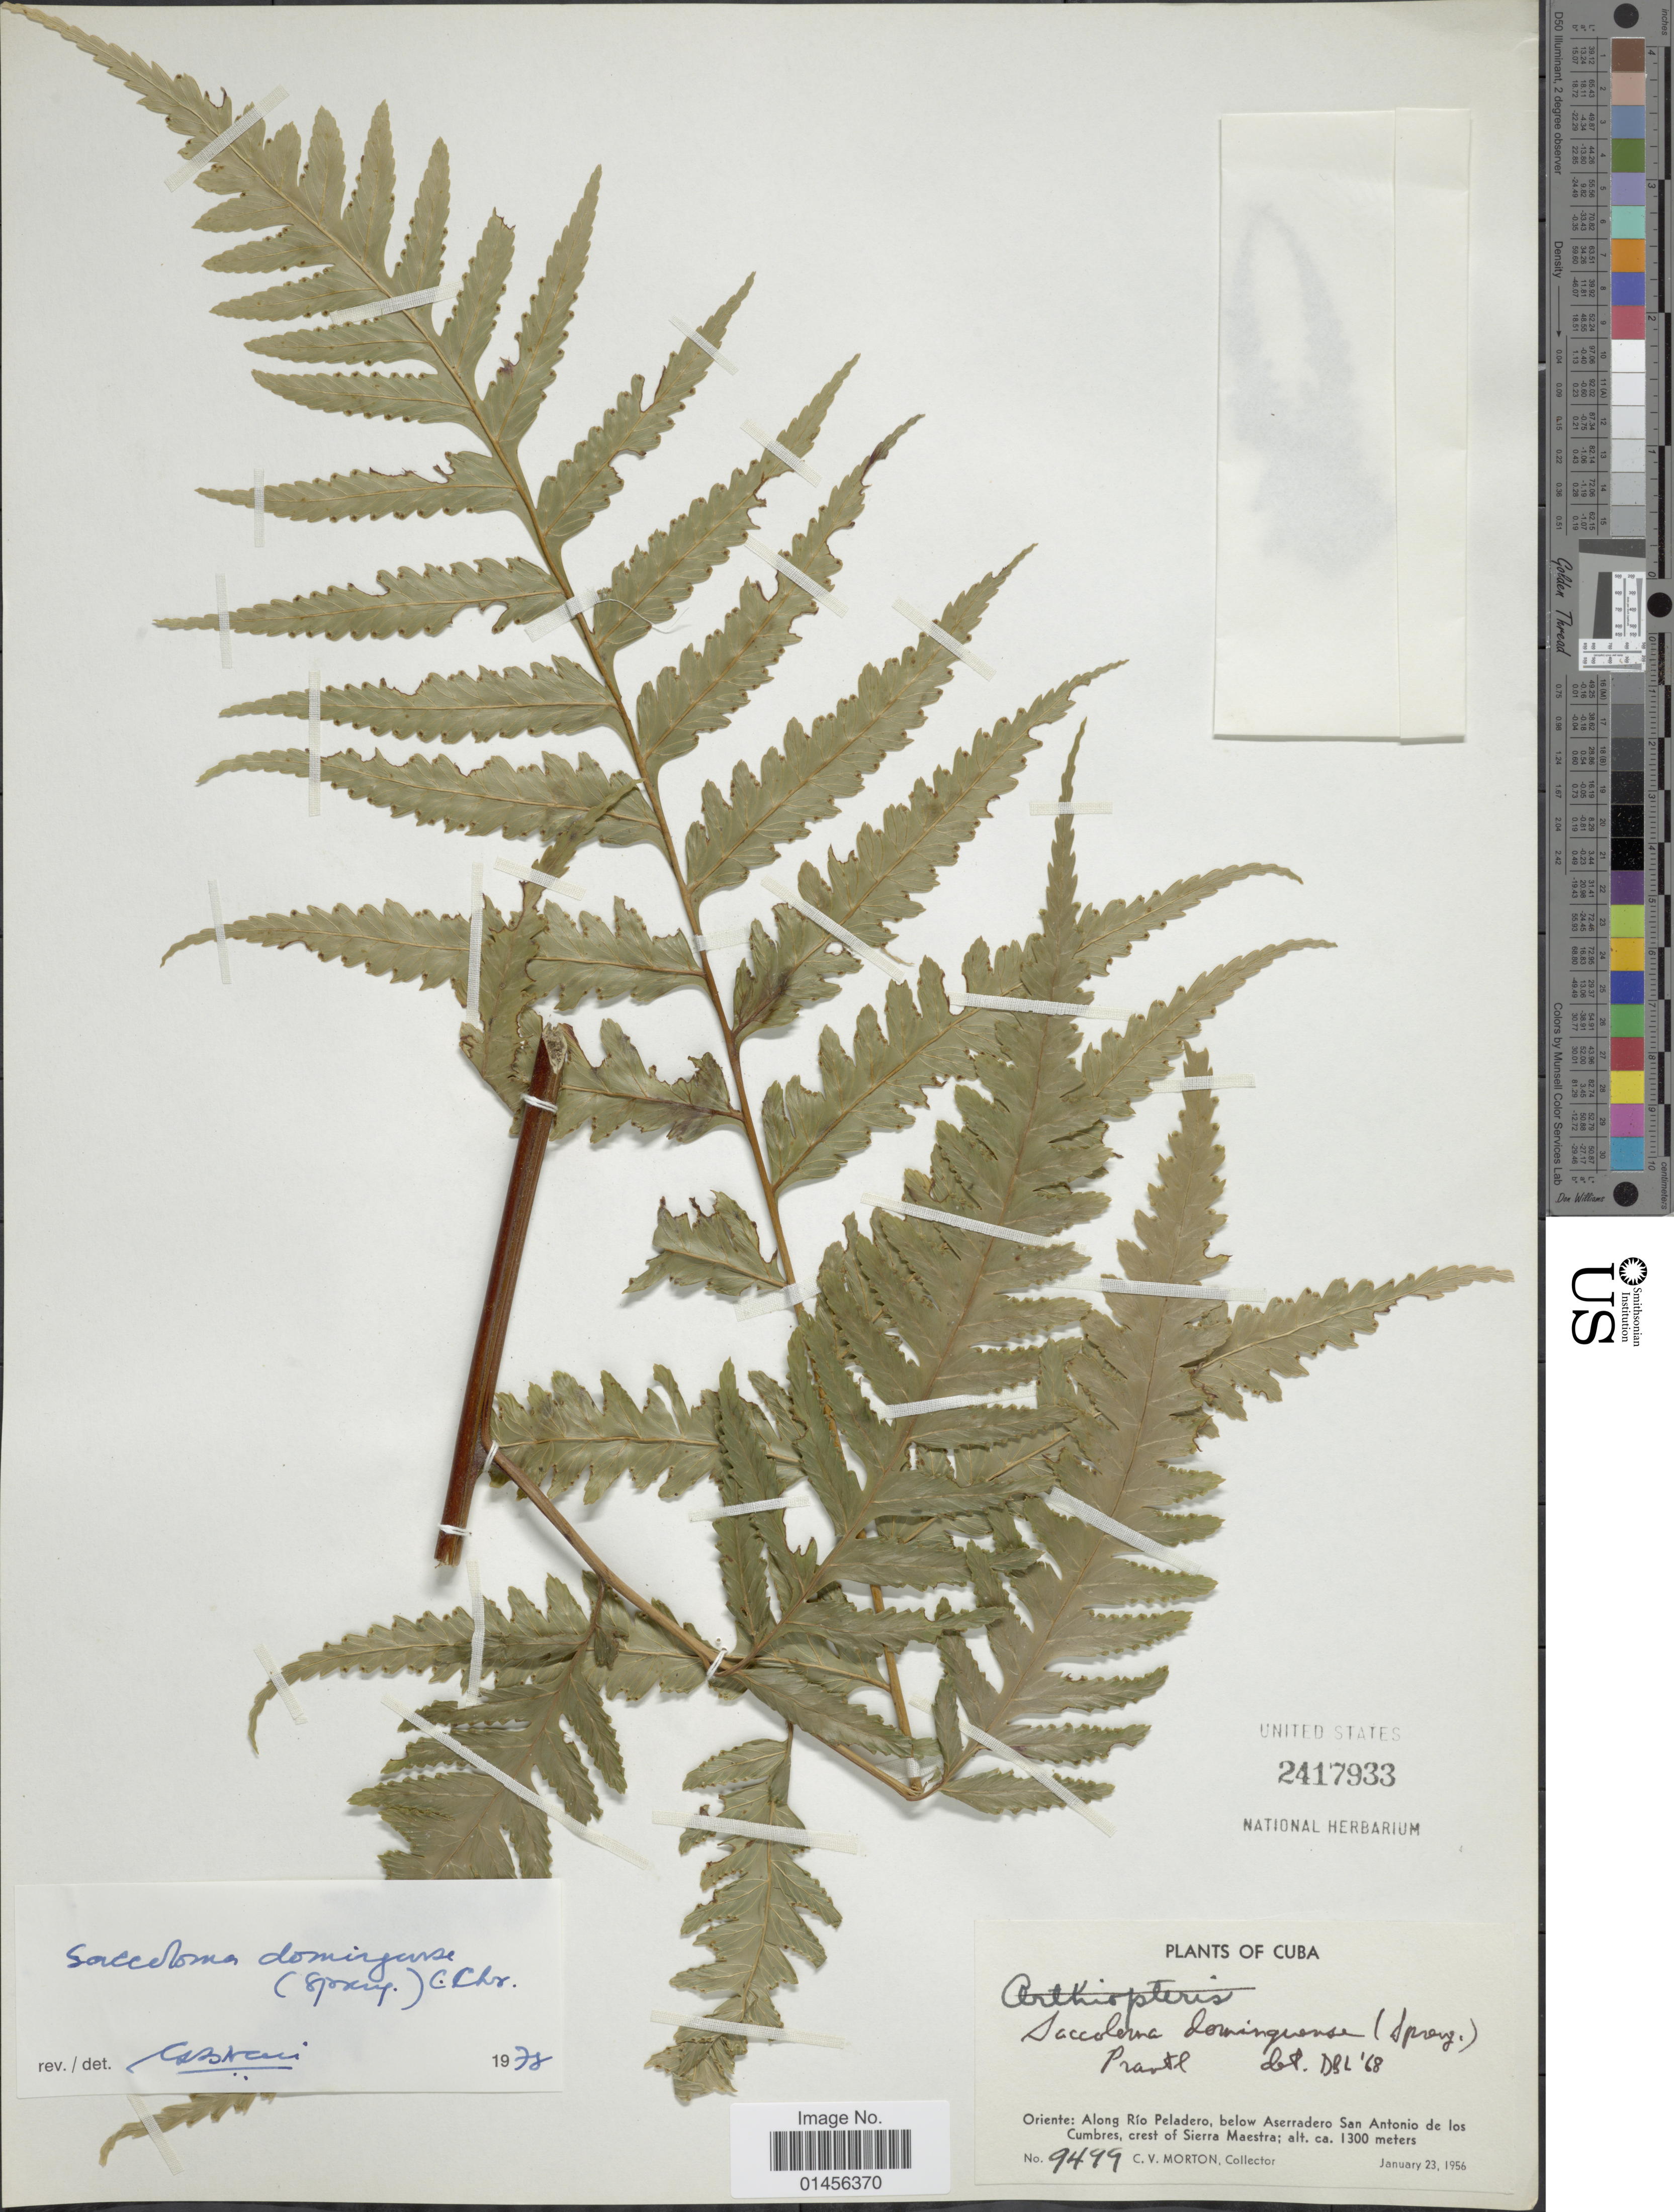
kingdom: Plantae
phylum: Tracheophyta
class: Polypodiopsida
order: Polypodiales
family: Saccolomataceae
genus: Saccoloma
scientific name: Saccoloma domingense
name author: (Spreng.) C. Chr.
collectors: C. V. Morton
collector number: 9499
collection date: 1956-01-23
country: Cuba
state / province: Oriente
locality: Along Río Peladero, below Aserradero San Antonio de los Cumbres, crest of Sierra Maestra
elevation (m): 1300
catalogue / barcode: US 2417933